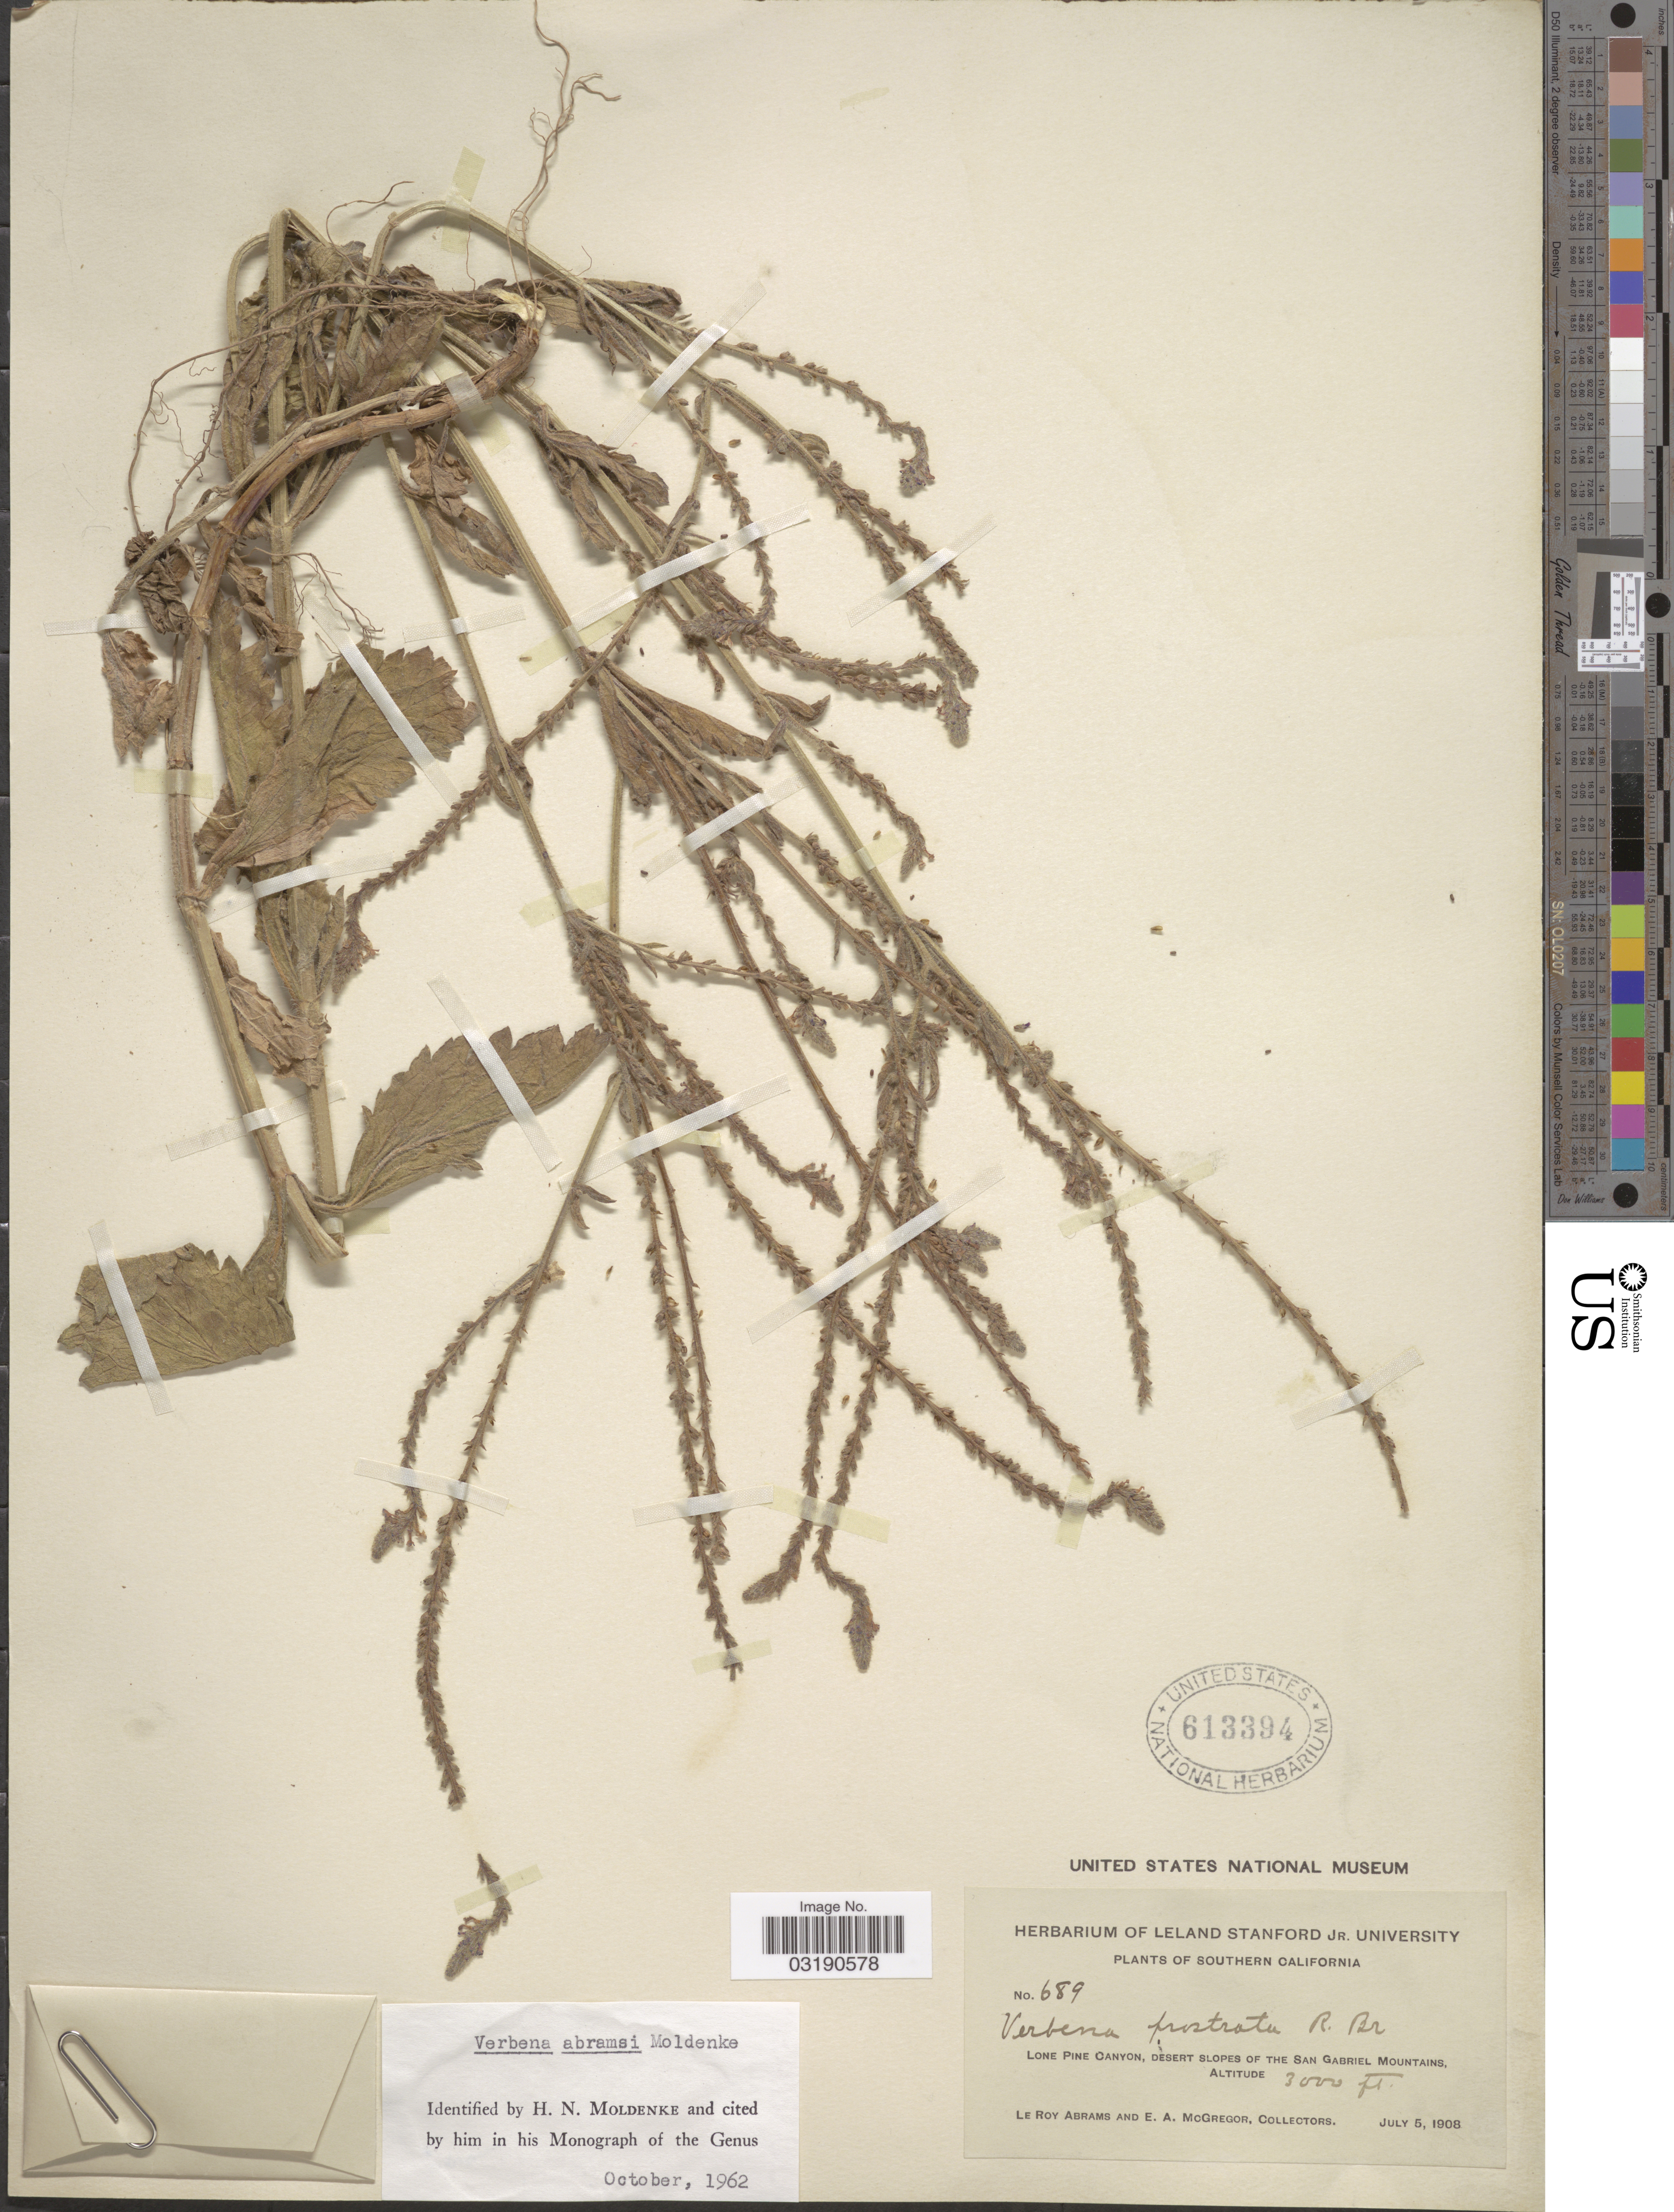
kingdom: Plantae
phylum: Tracheophyta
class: Magnoliopsida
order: Lamiales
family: Verbenaceae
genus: Verbena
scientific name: Verbena abramsii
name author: Moldenke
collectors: L. Abrams & E. A. McGregor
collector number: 689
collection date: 1908-07-05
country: United States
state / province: California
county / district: Los Angeles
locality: Southern California, Lone Pine Canyon, Desert slopes of the San Gabriel Mountains.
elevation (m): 914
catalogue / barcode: US 613394